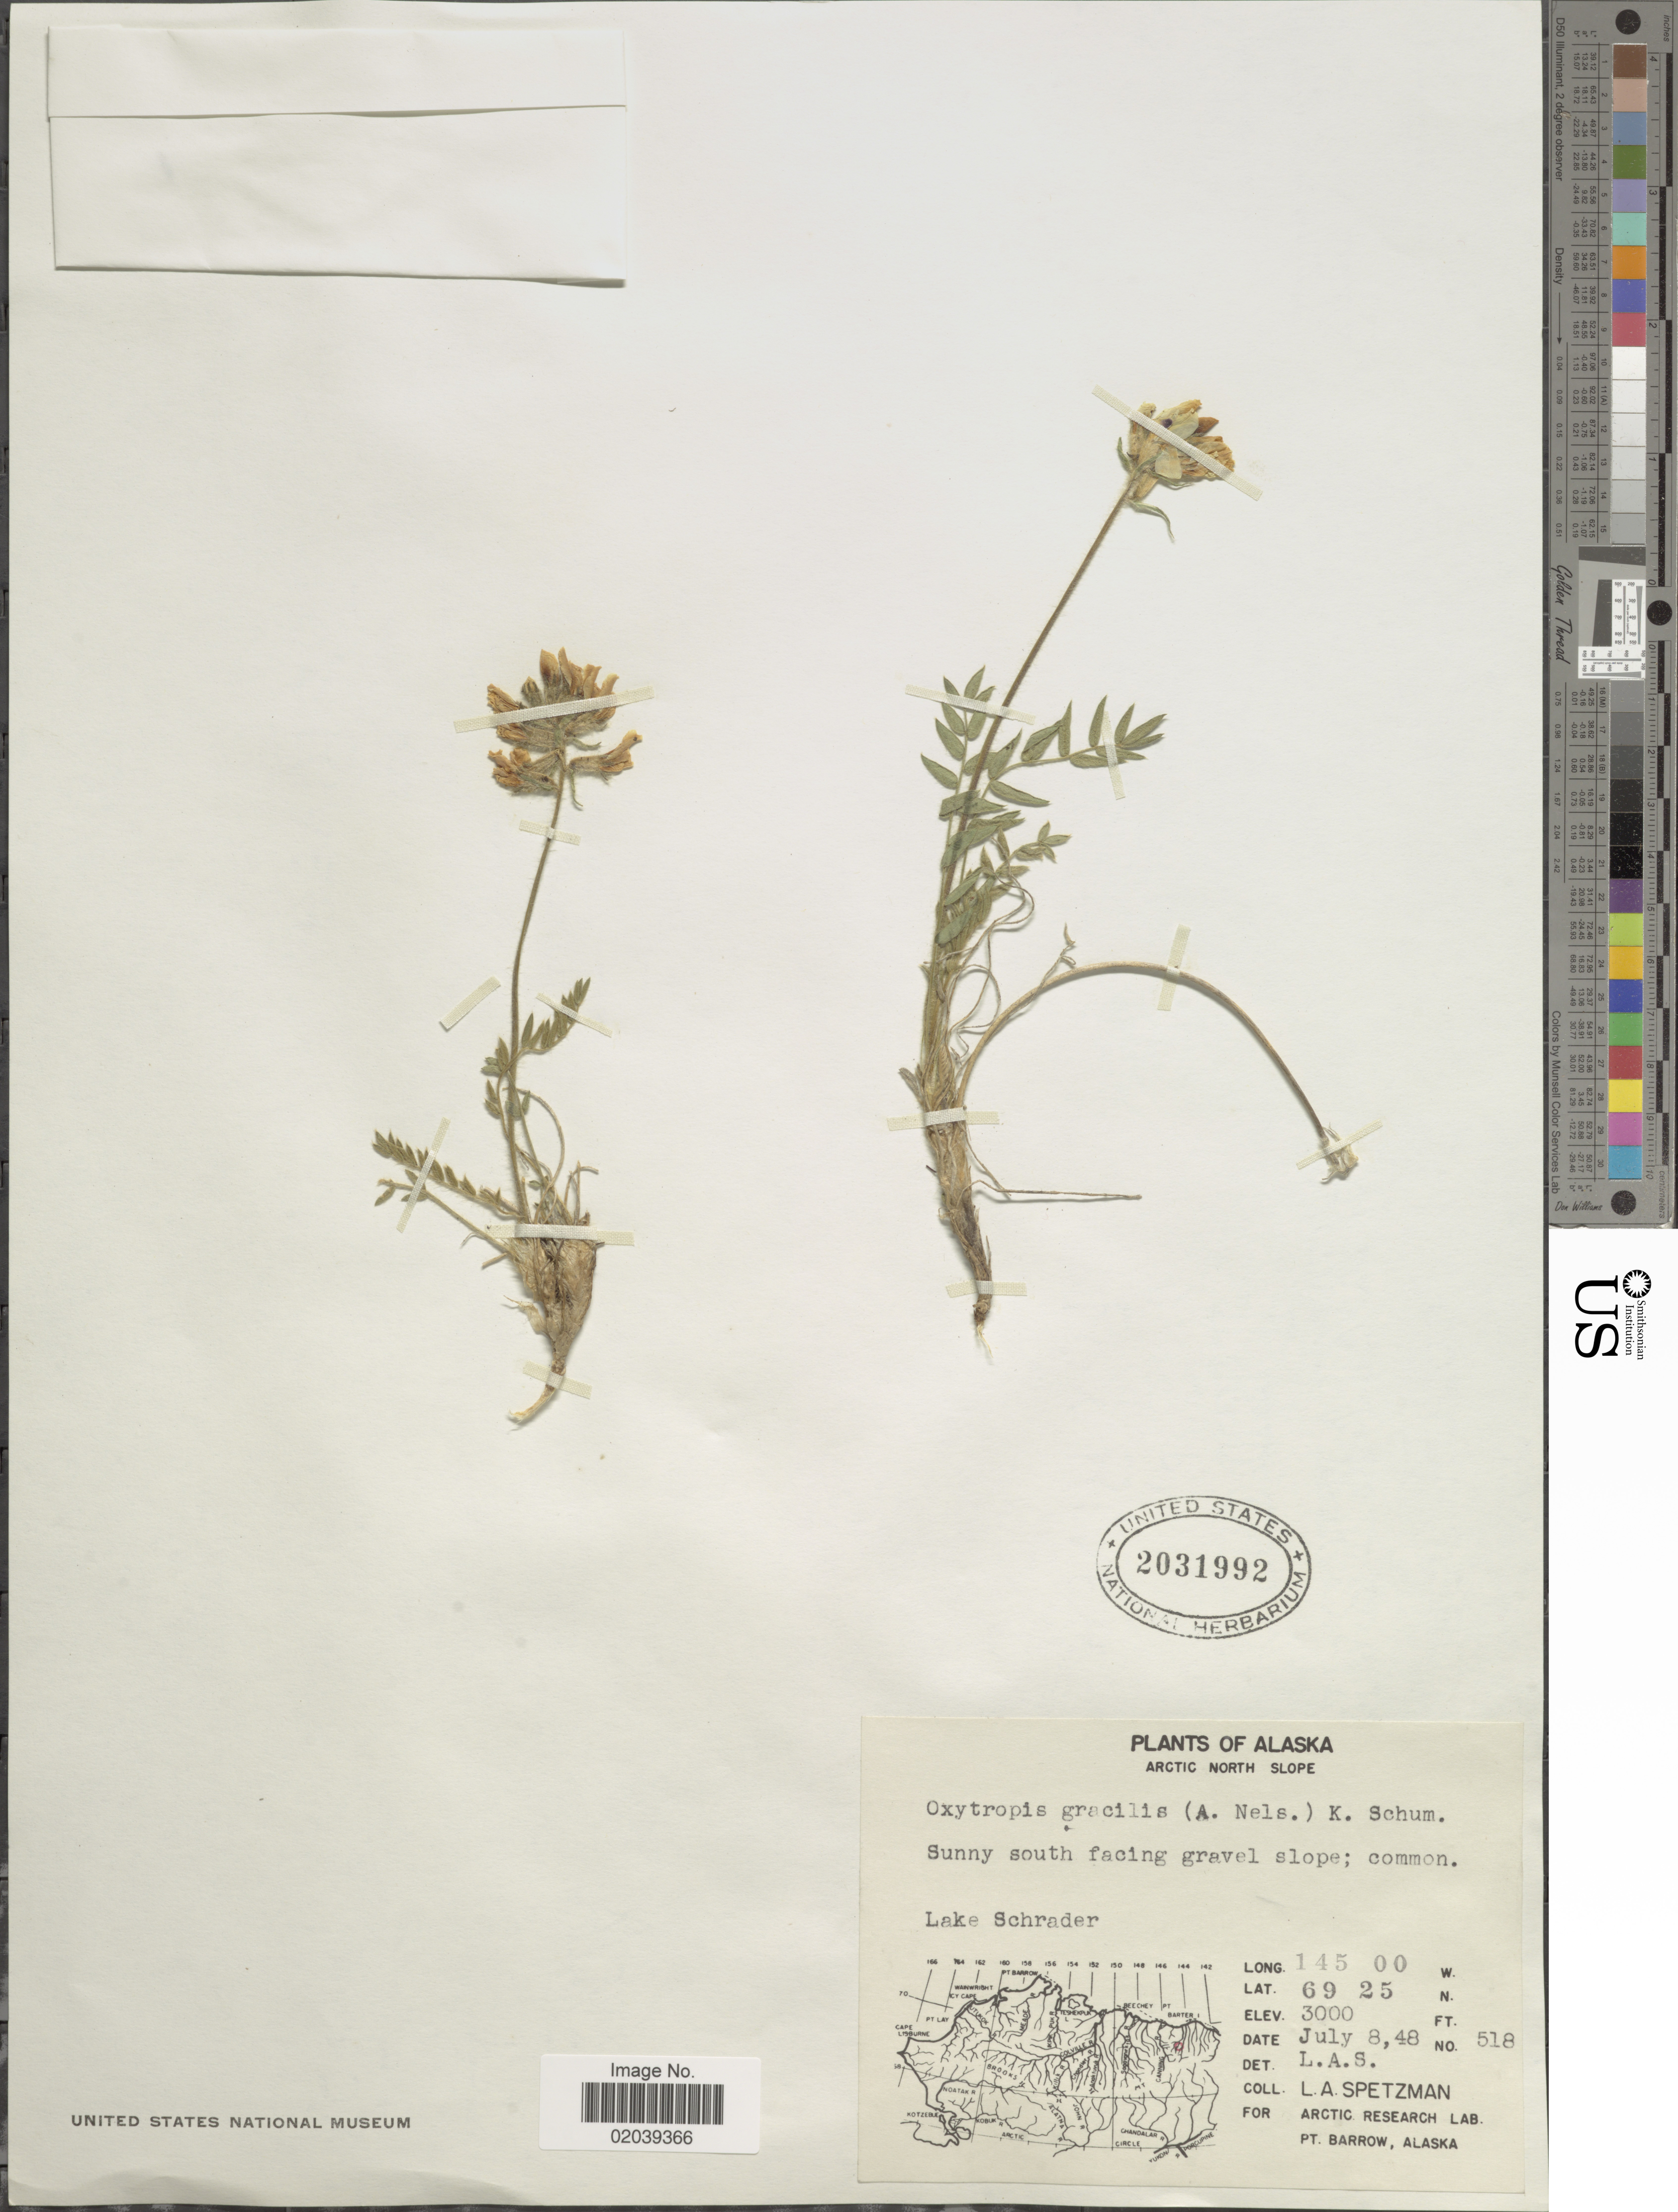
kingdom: Plantae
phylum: Tracheophyta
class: Magnoliopsida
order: Fabales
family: Fabaceae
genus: Oxytropis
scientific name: Oxytropis campestris var. gracilis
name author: (A. Nelson) Barneby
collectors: L. Spetzman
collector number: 518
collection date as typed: Transcribed d/m/y: 8/7/48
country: United States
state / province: Alaska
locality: Arctic North Slope. Lake Schrader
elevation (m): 914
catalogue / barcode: US 2031992